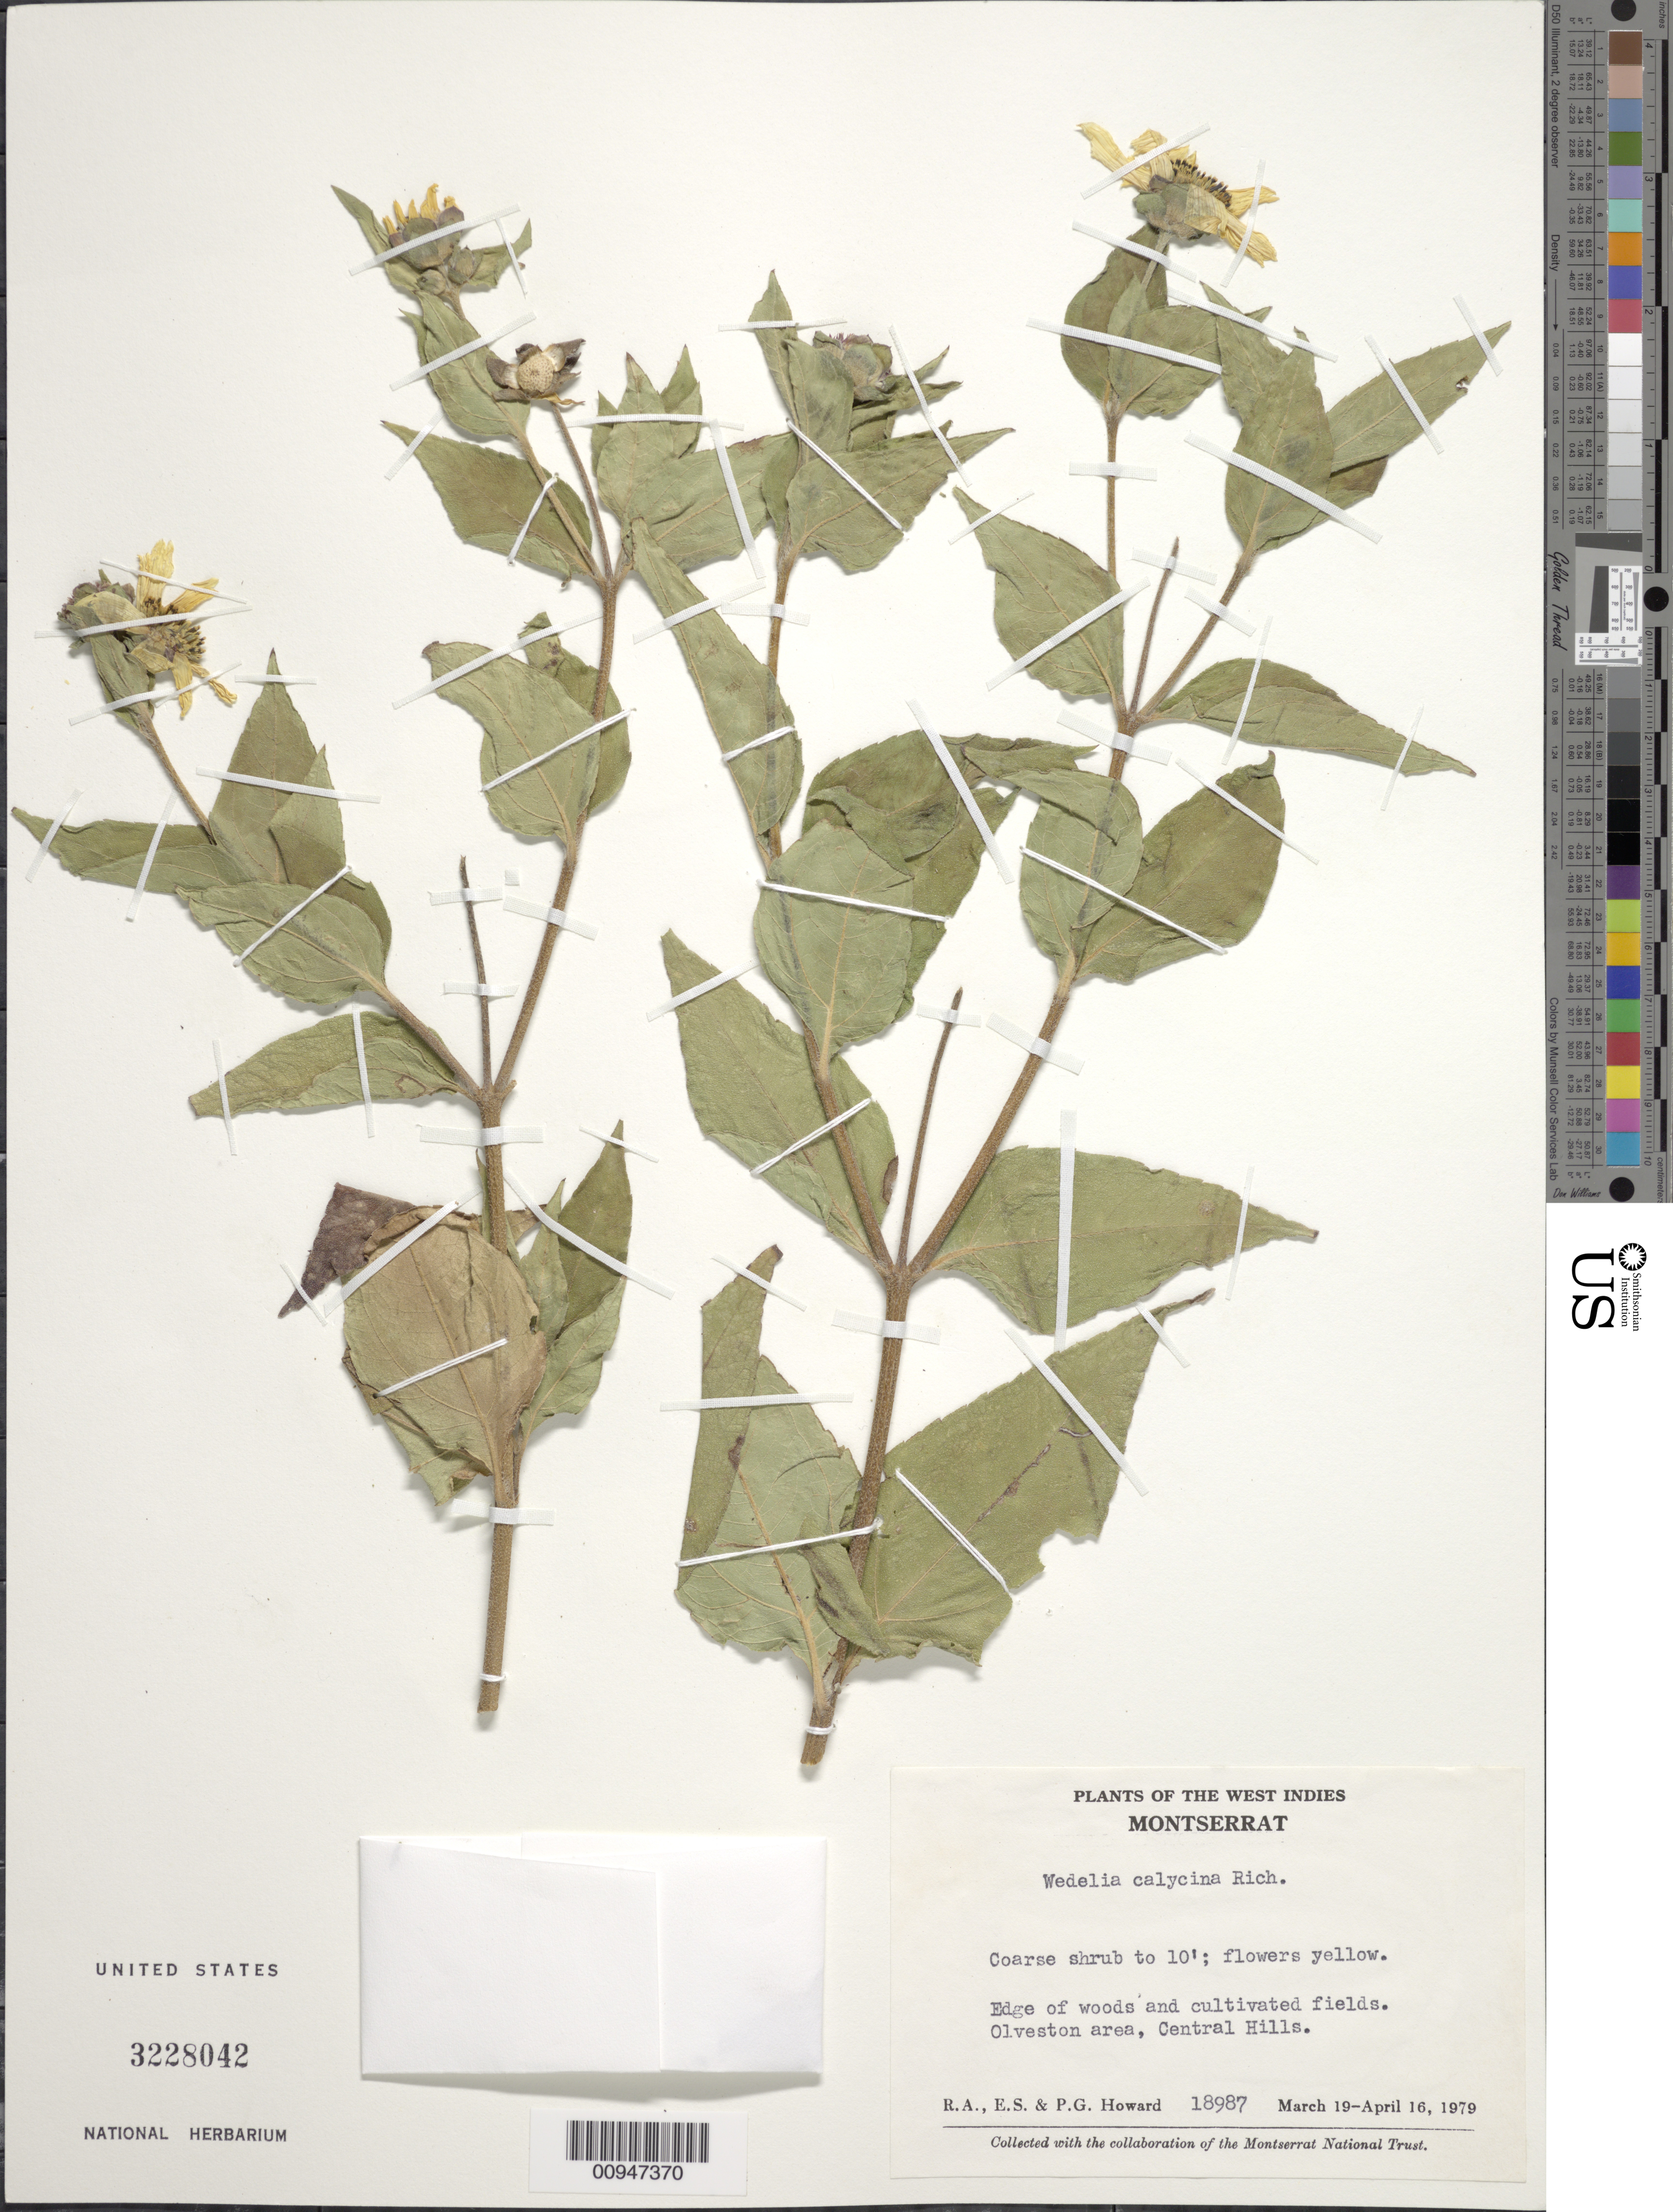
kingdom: Plantae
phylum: Tracheophyta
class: Magnoliopsida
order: Asterales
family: Asteraceae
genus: Wedelia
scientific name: Wedelia calycina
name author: Rich.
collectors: R. A. Howard, E. S. Howard & P. Howard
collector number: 18987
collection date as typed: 19 Mar 1979 to 16 Apr 1979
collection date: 1979-03-19/1979-04-16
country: Montserrat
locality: Olveston area, Central Hills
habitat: Edge of woods and cultivated fields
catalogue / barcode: US 3228042